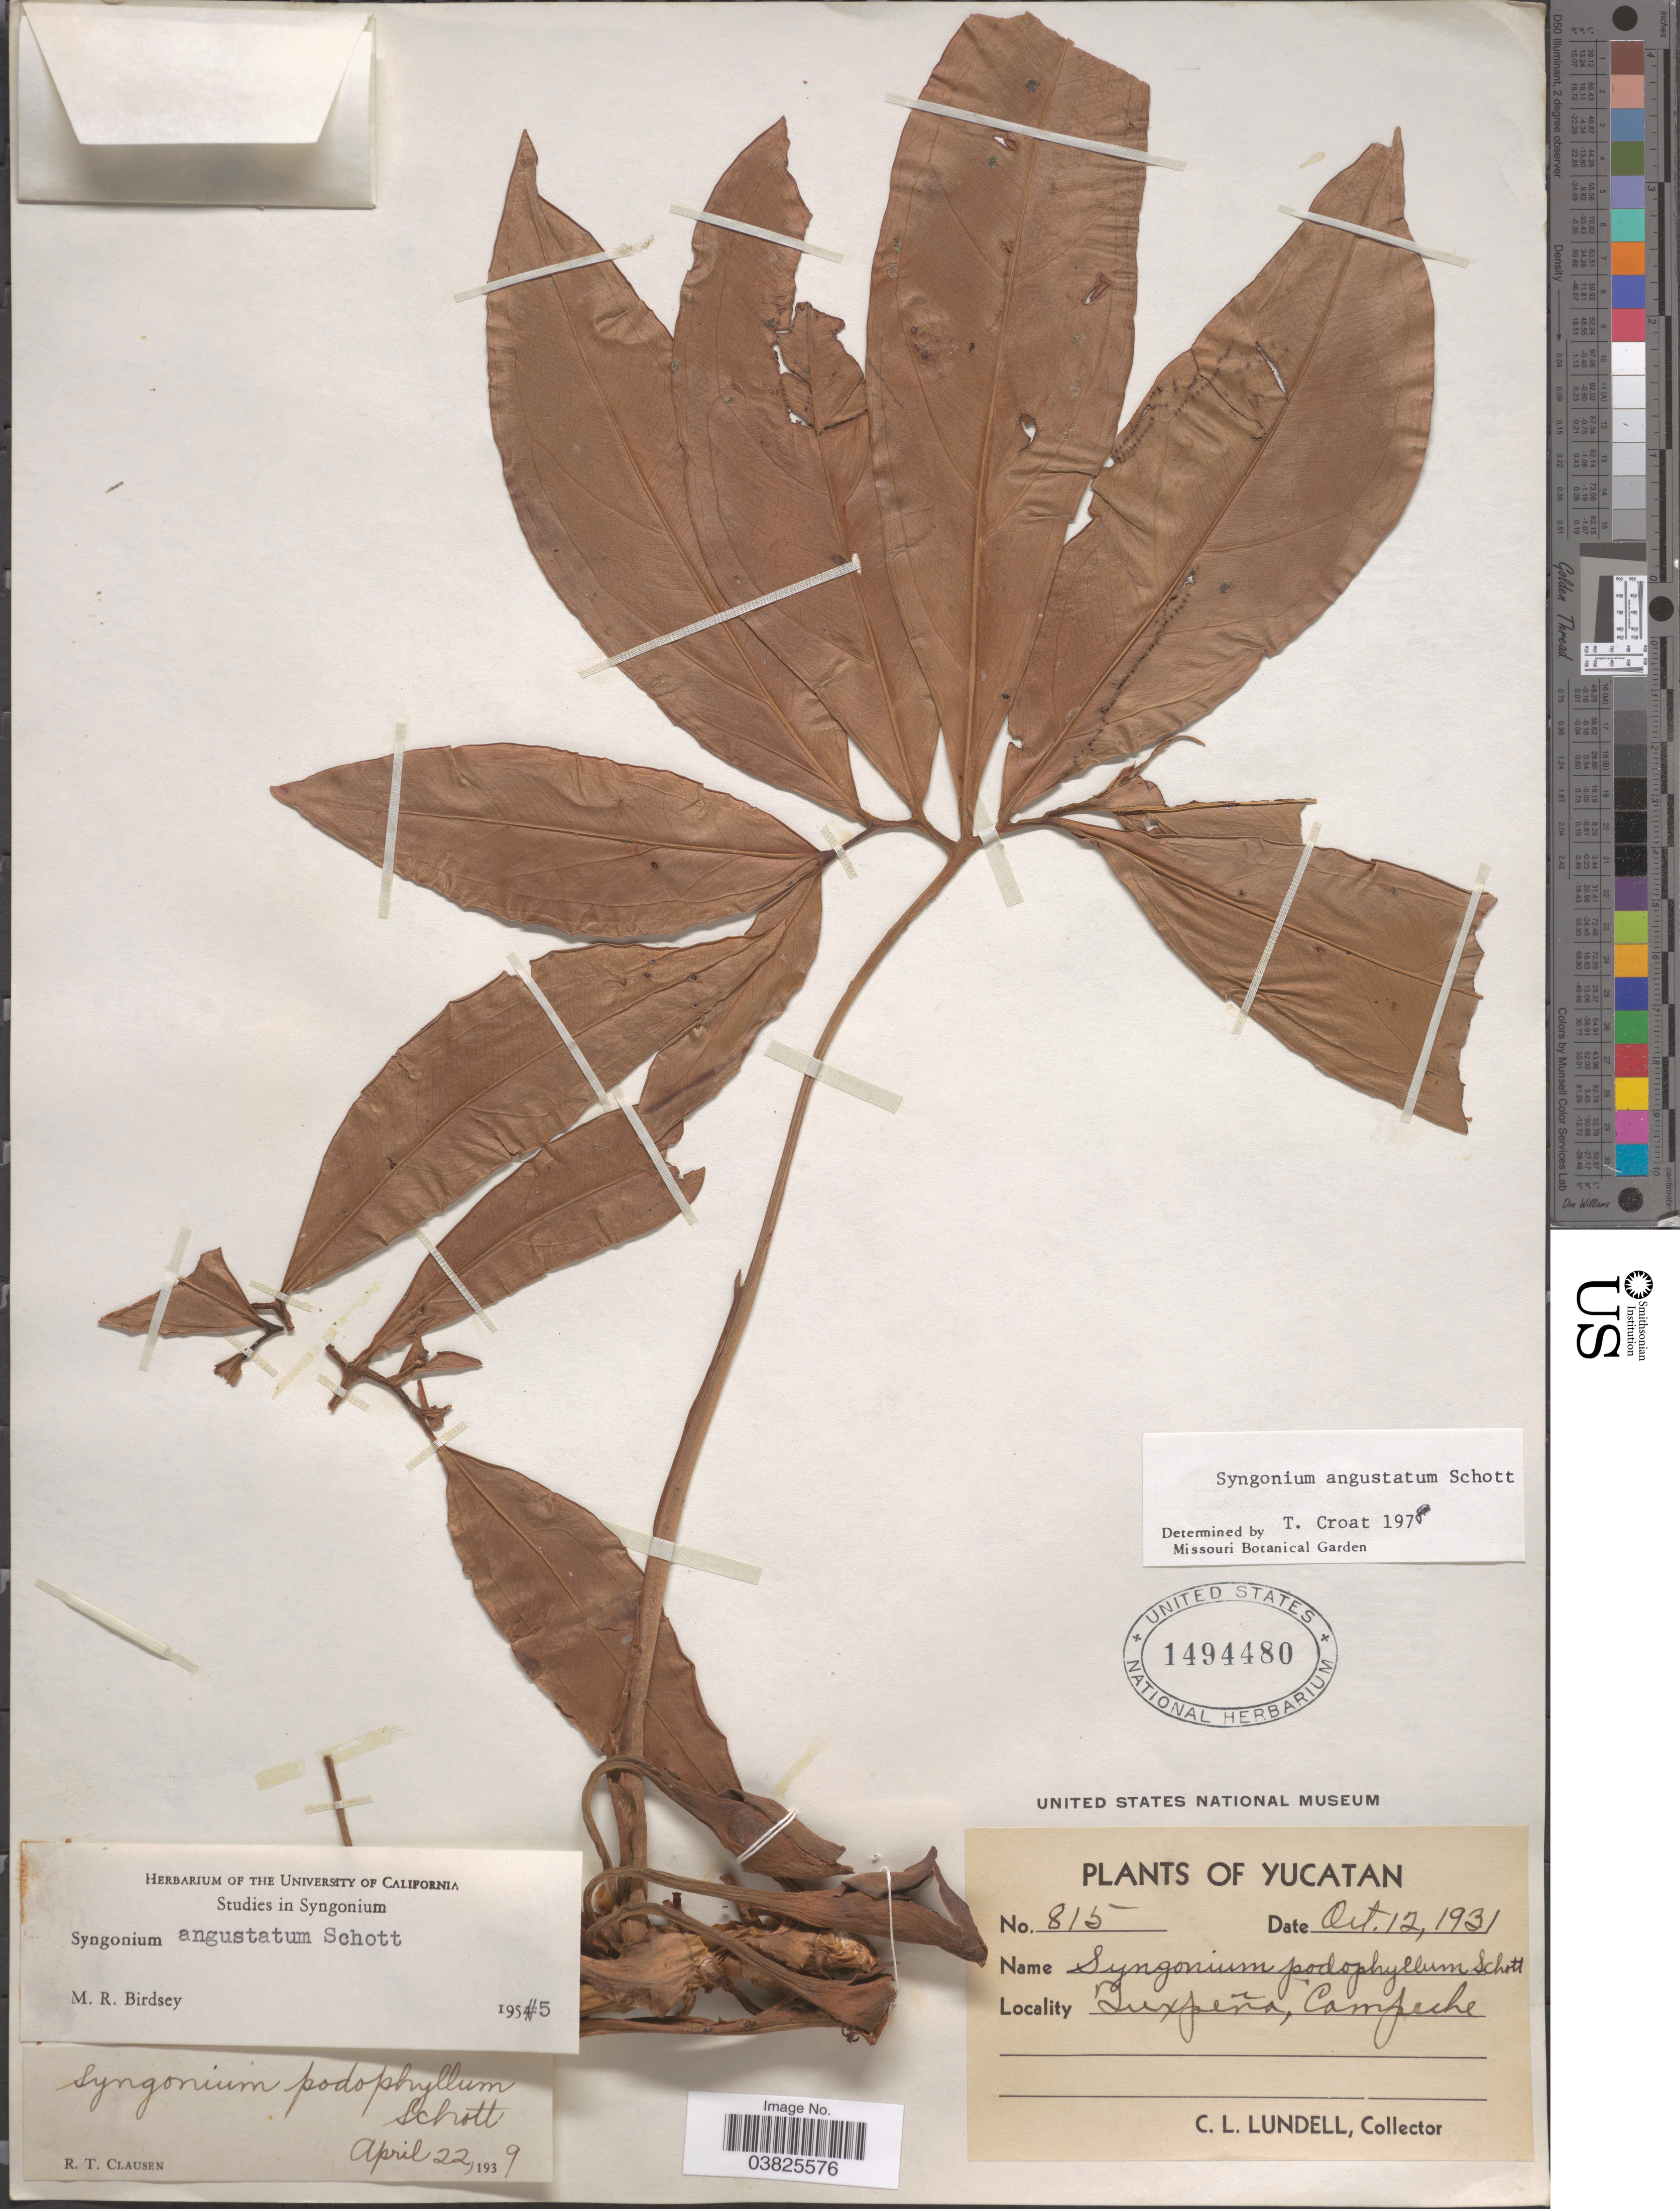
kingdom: Plantae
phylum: Tracheophyta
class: Liliopsida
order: Alismatales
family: Araceae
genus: Syngonium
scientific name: Syngonium angustatum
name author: Schott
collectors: C. L. Lundell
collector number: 815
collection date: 1931-10-12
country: Mexico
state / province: Campeche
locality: Tuxpeña.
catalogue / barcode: US 1494480